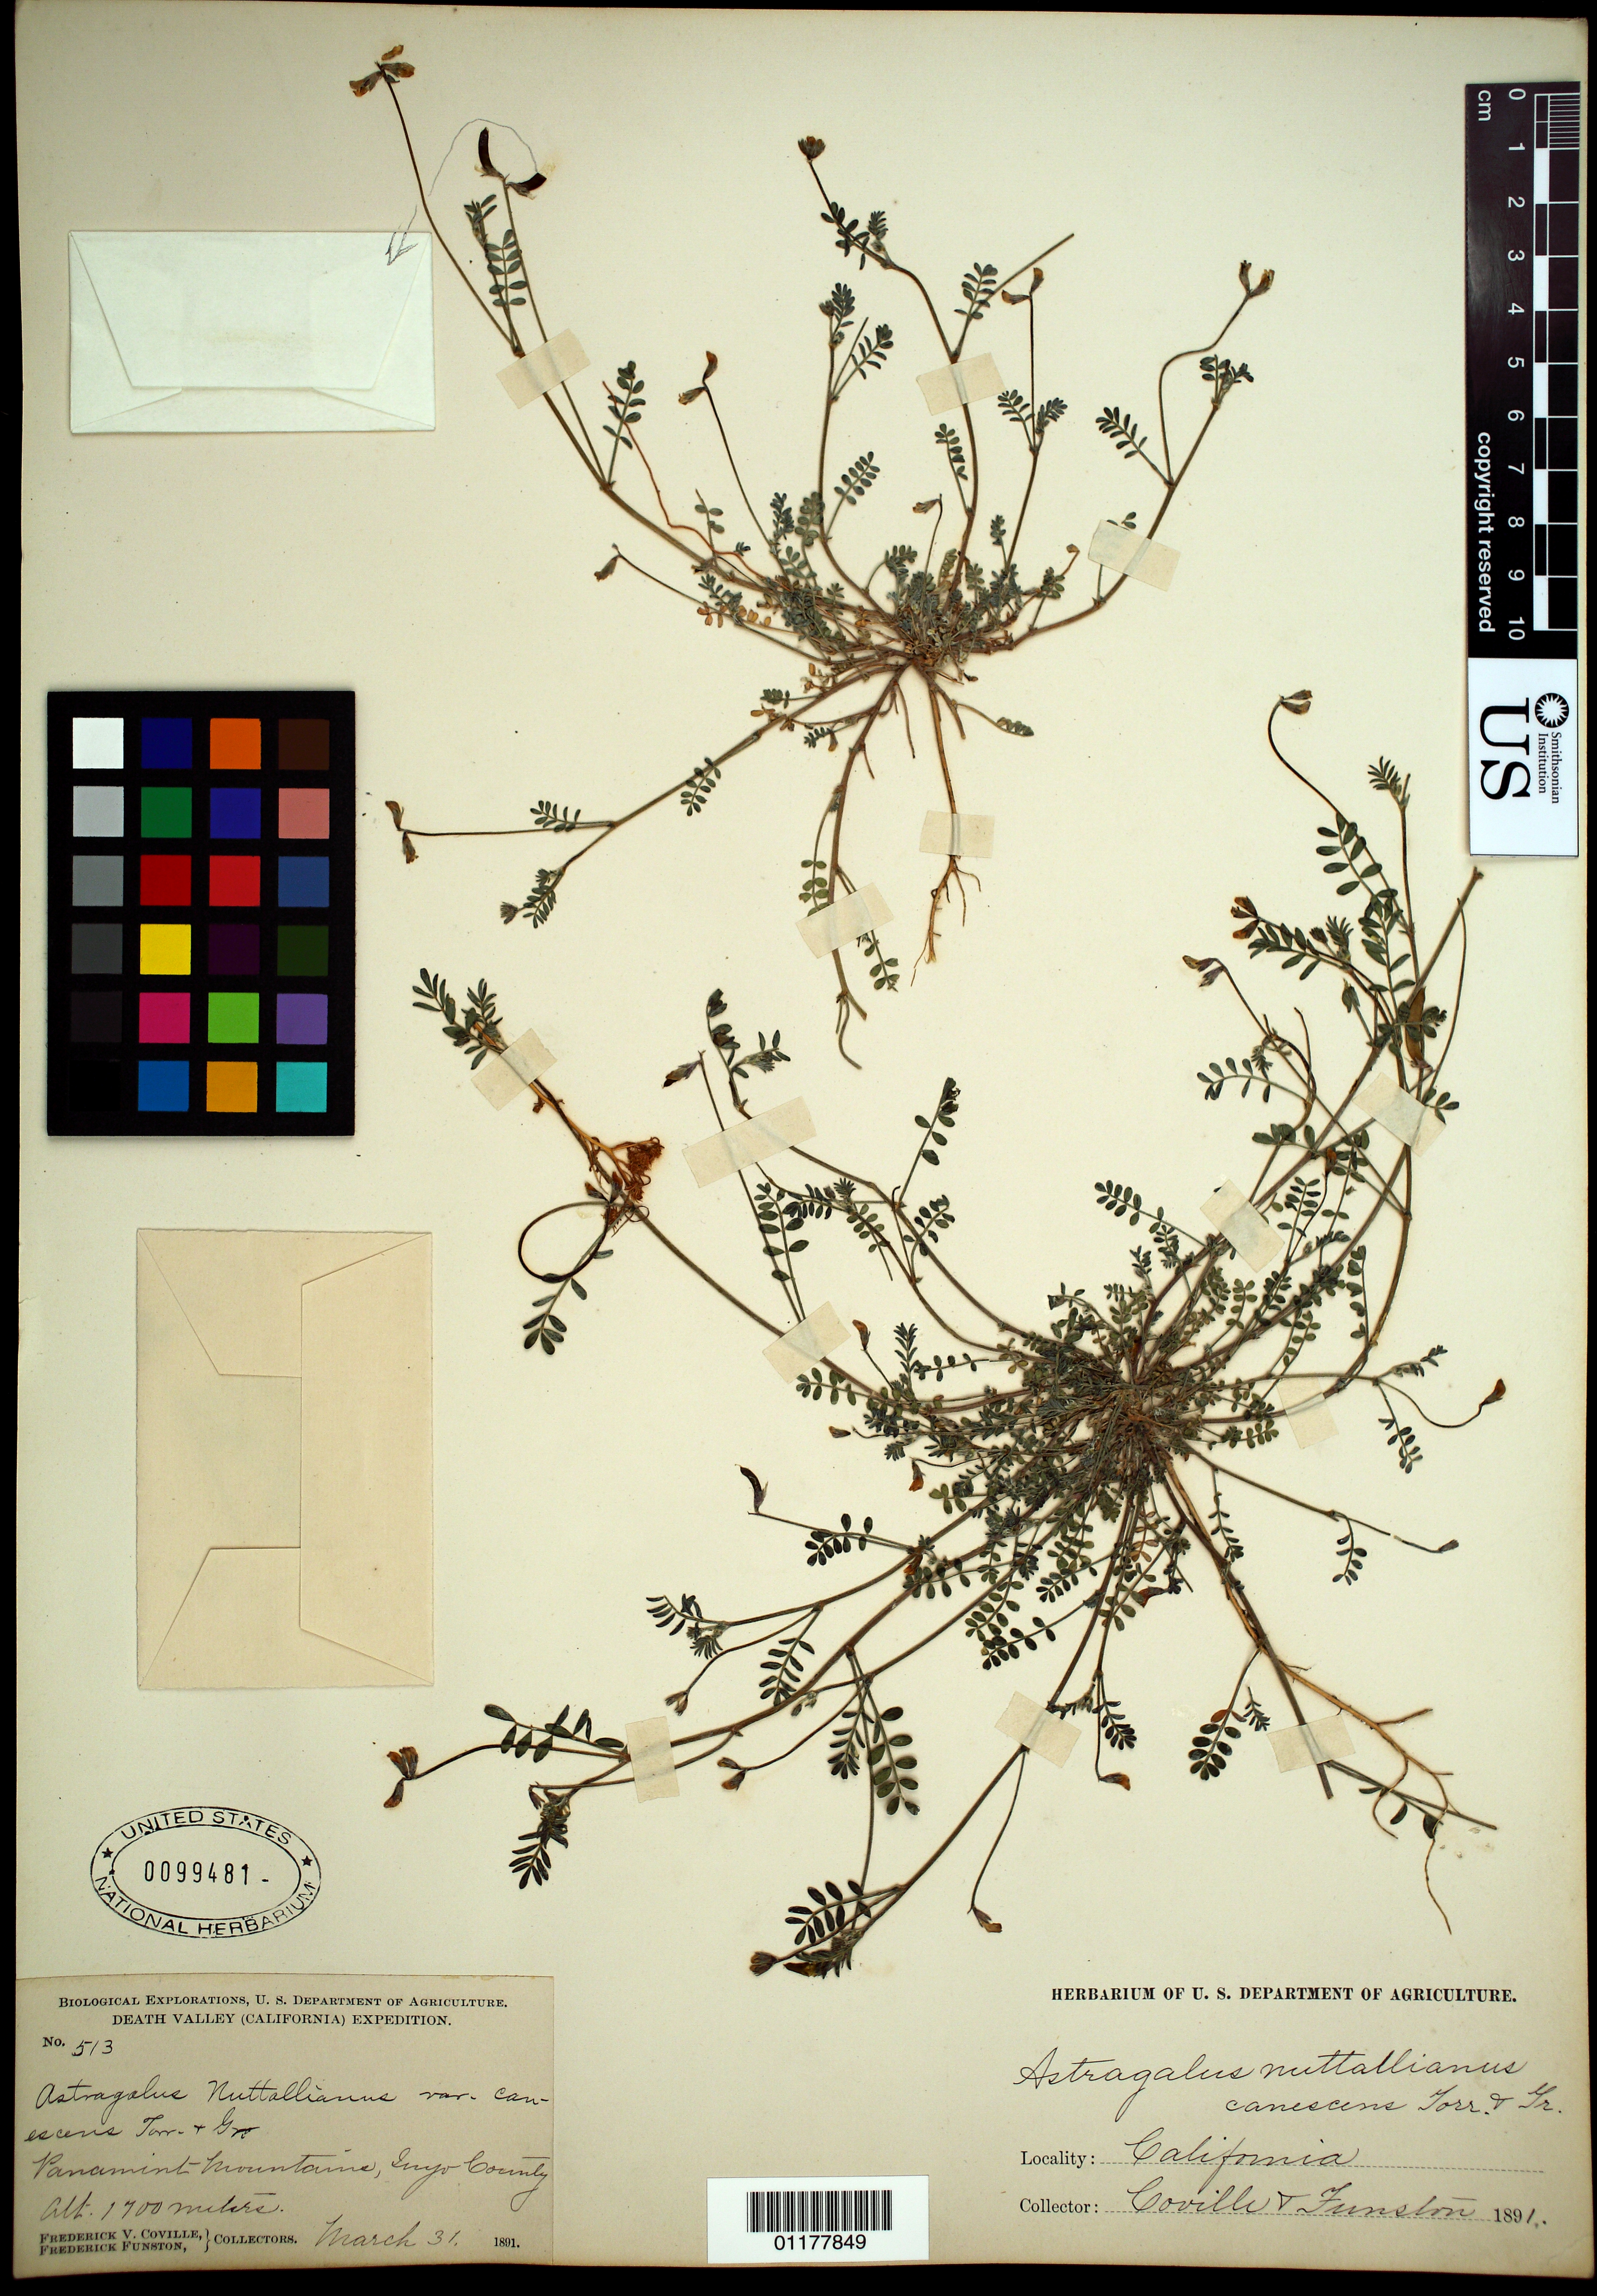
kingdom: Plantae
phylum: Tracheophyta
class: Magnoliopsida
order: Fabales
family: Fabaceae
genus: Astragalus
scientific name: Astragalus nuttallianus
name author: DC.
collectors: F. V. Coville & F. Funston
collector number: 513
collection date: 1891-03-31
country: United States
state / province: California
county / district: Inyo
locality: Panamint Mountains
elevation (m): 1700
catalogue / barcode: US 99481